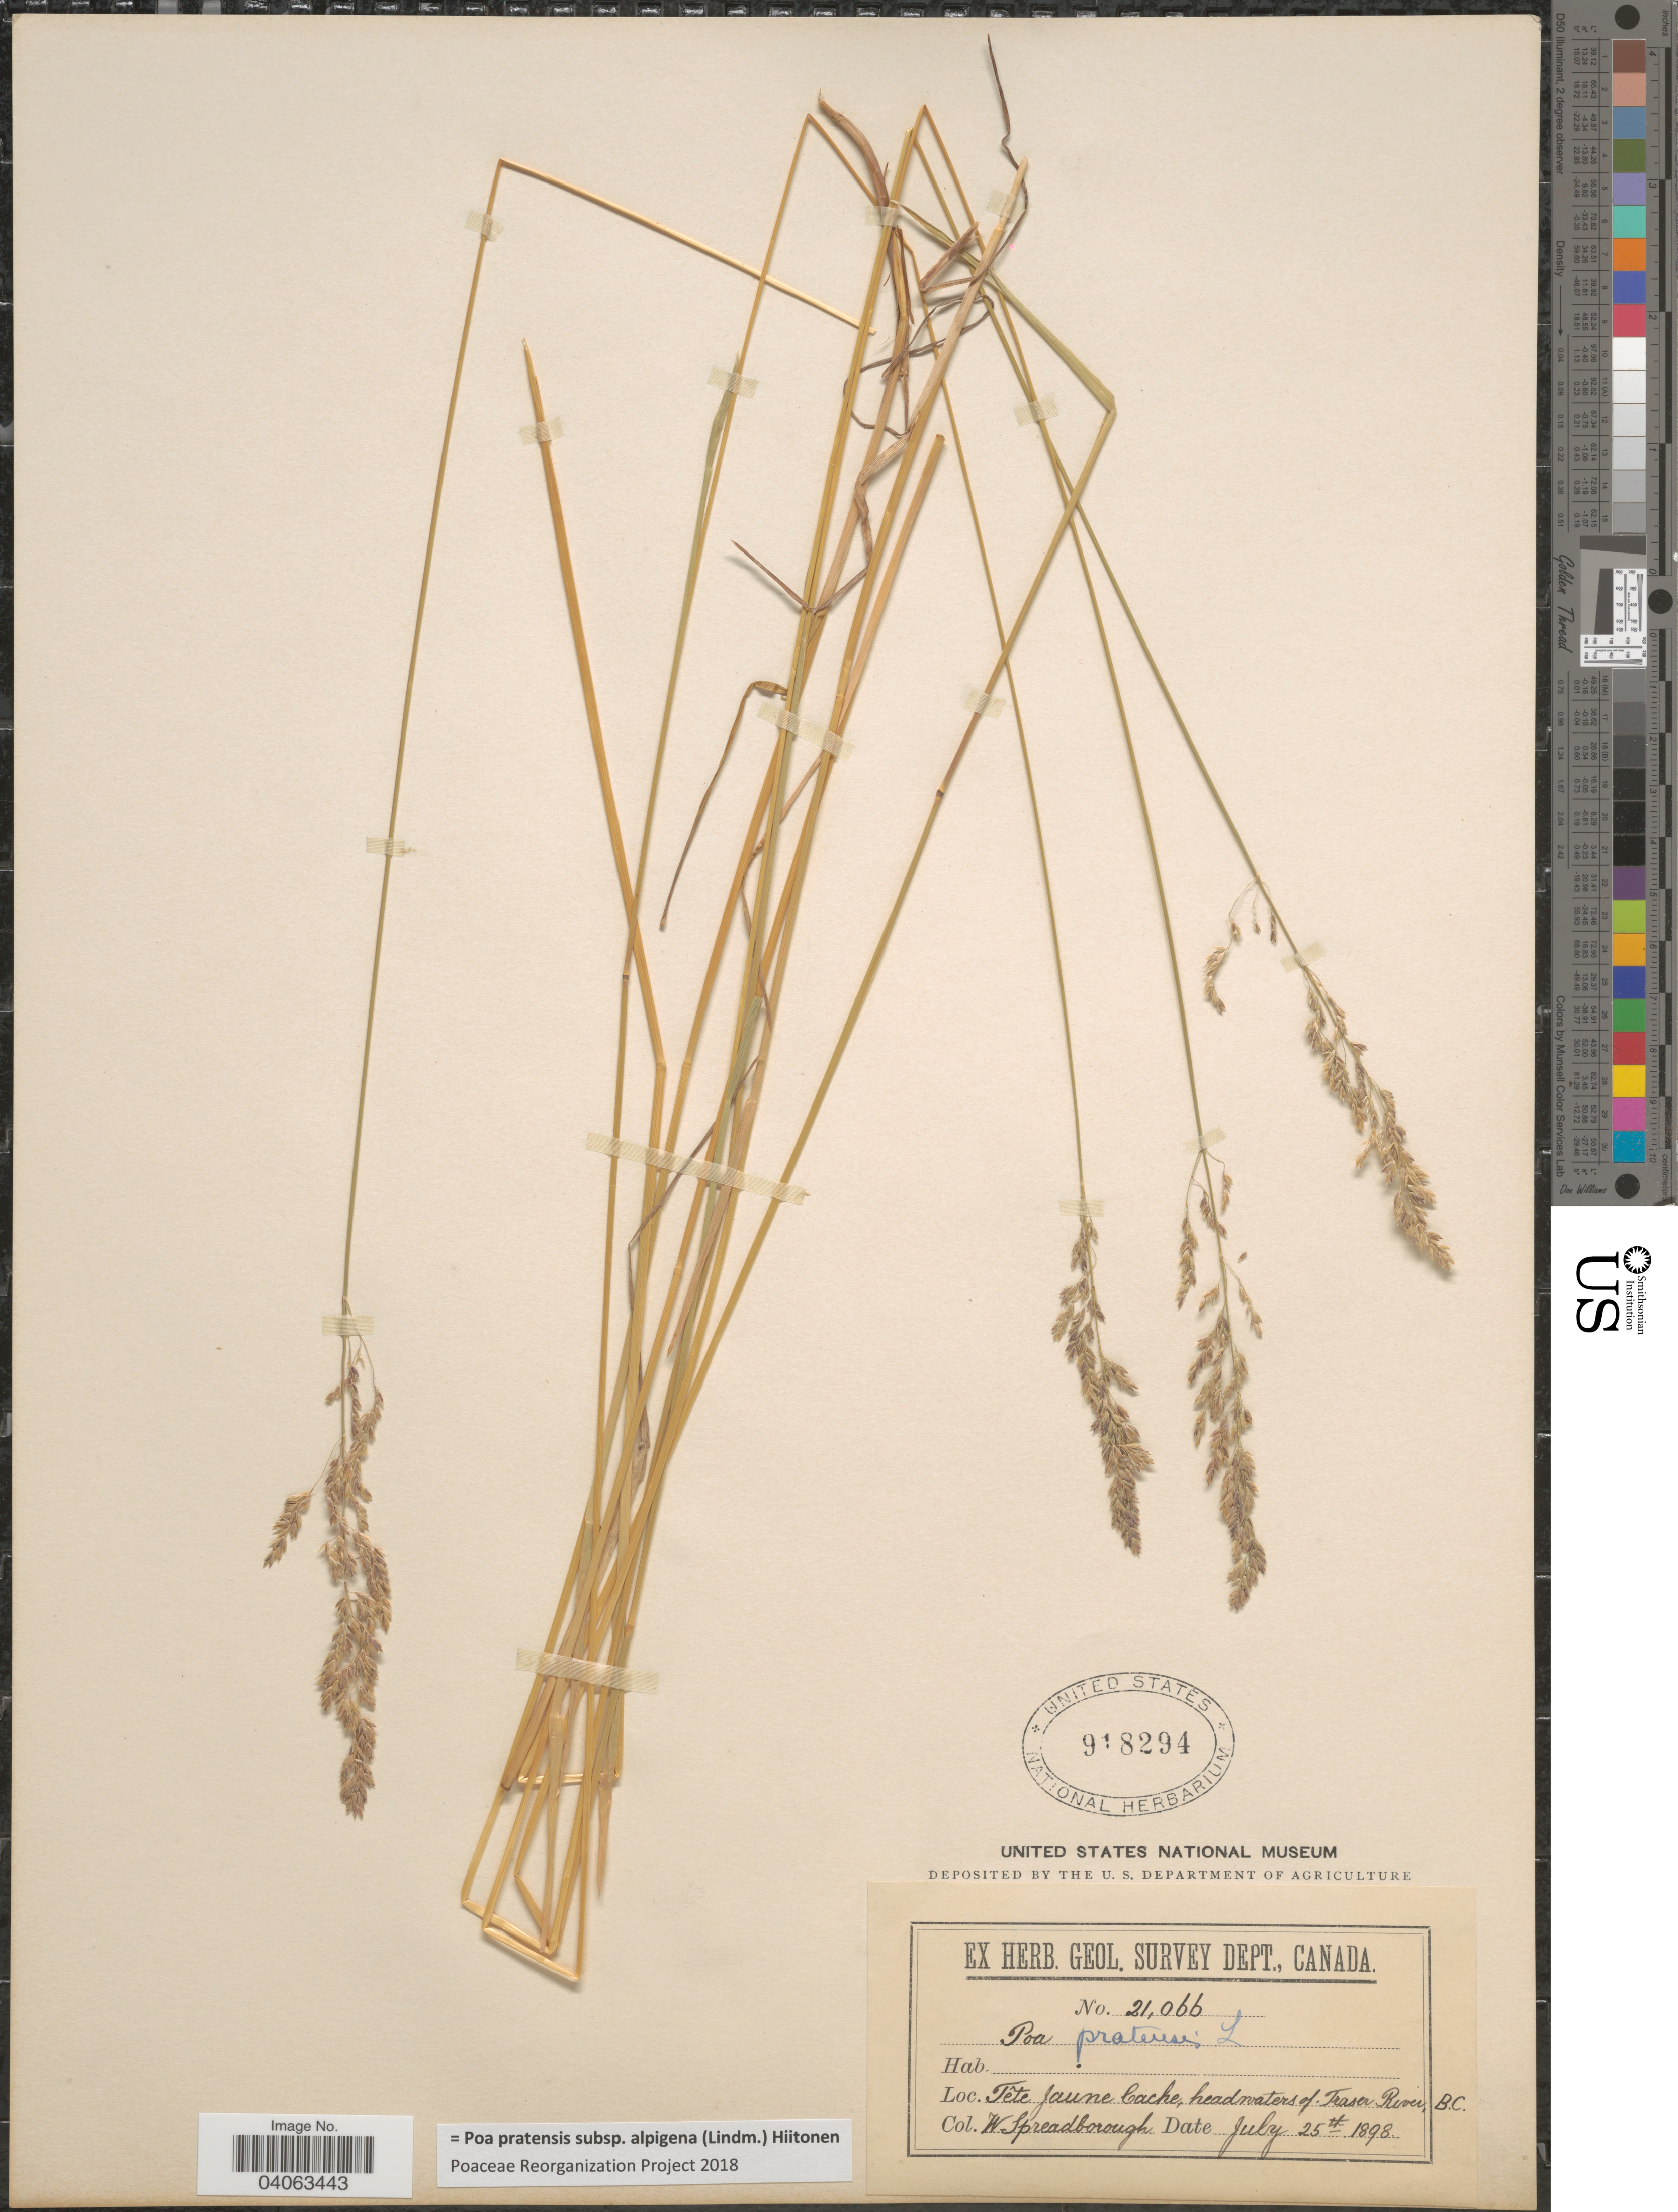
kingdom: Plantae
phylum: Tracheophyta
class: Liliopsida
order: Poales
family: Poaceae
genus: Poa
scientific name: Poa pratensis subsp. alpigena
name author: (Lindm.) Hiitonen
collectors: W. Spreadborough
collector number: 21066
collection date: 1898-07-25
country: Canada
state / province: British Columbia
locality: Tête Jaune Cache, headwaters of Fraser River.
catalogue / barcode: US 918294